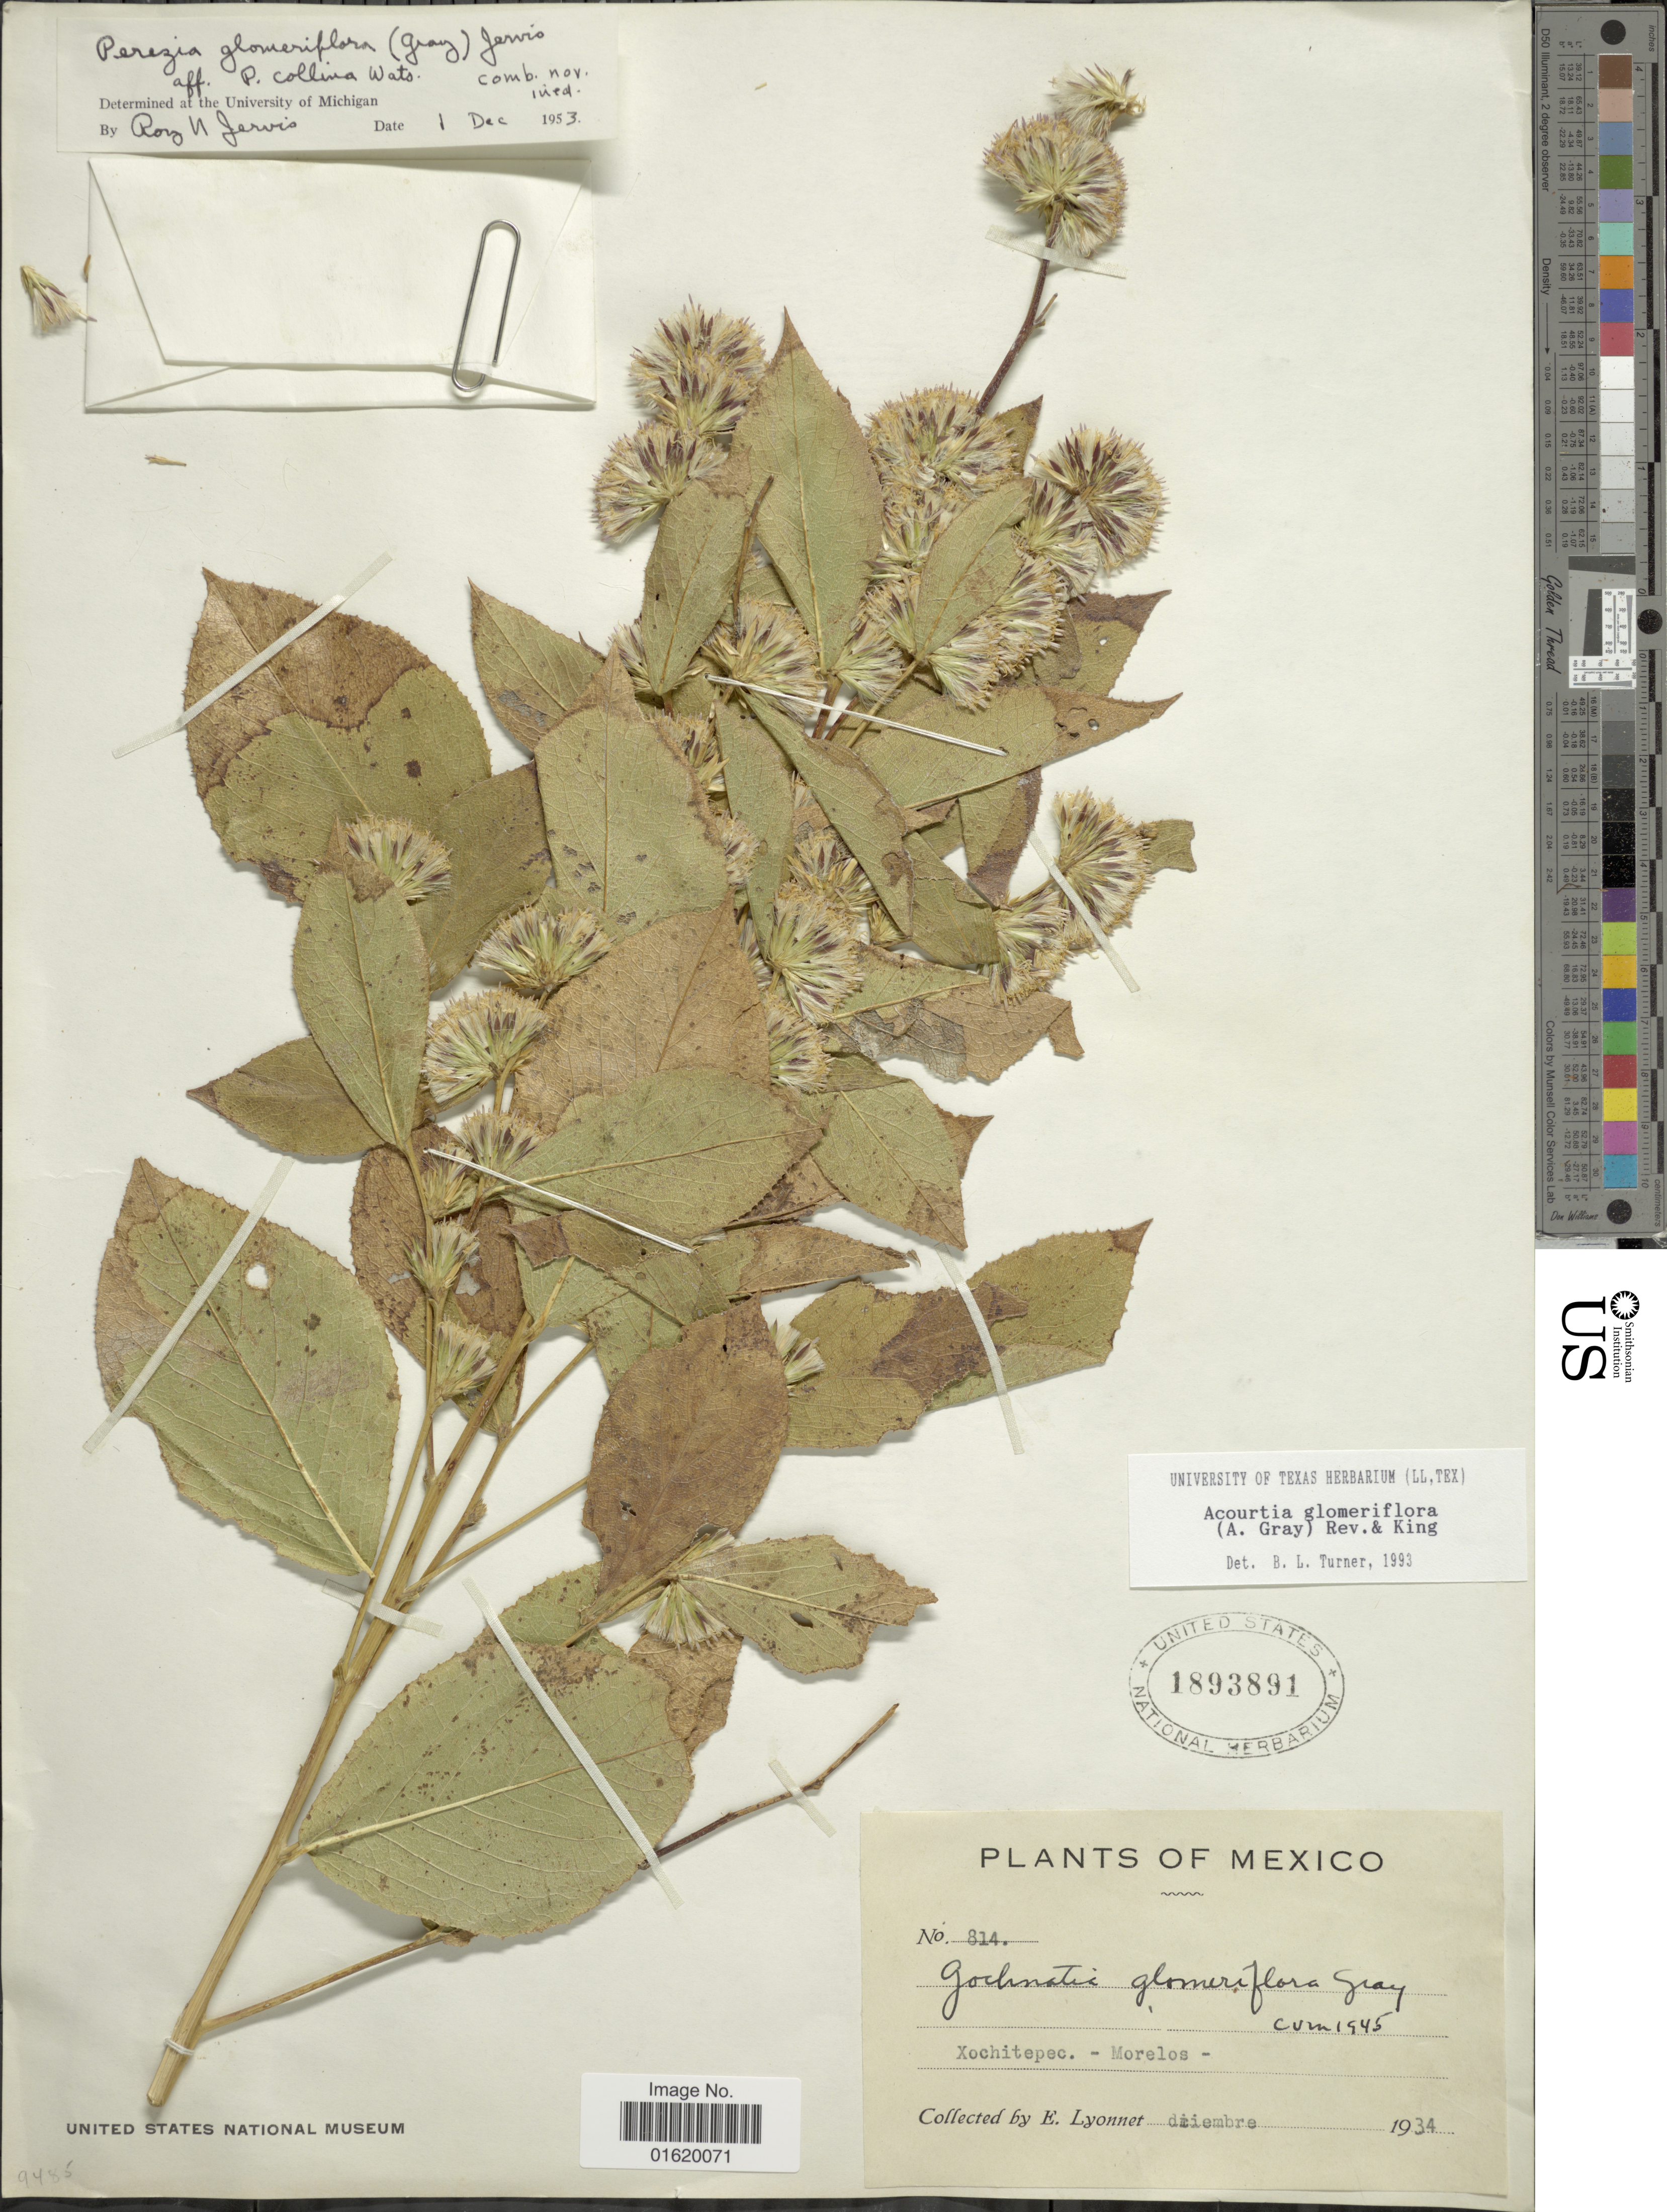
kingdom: Plantae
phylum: Tracheophyta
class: Magnoliopsida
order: Asterales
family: Asteraceae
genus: Acourtia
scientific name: Acourtia glomeriflora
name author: (A. Gray) Reveal & R.M. King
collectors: E. Lyonnet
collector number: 814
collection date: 1934-12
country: Mexico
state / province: Morelos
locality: Xochitepec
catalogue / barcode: US 1893891